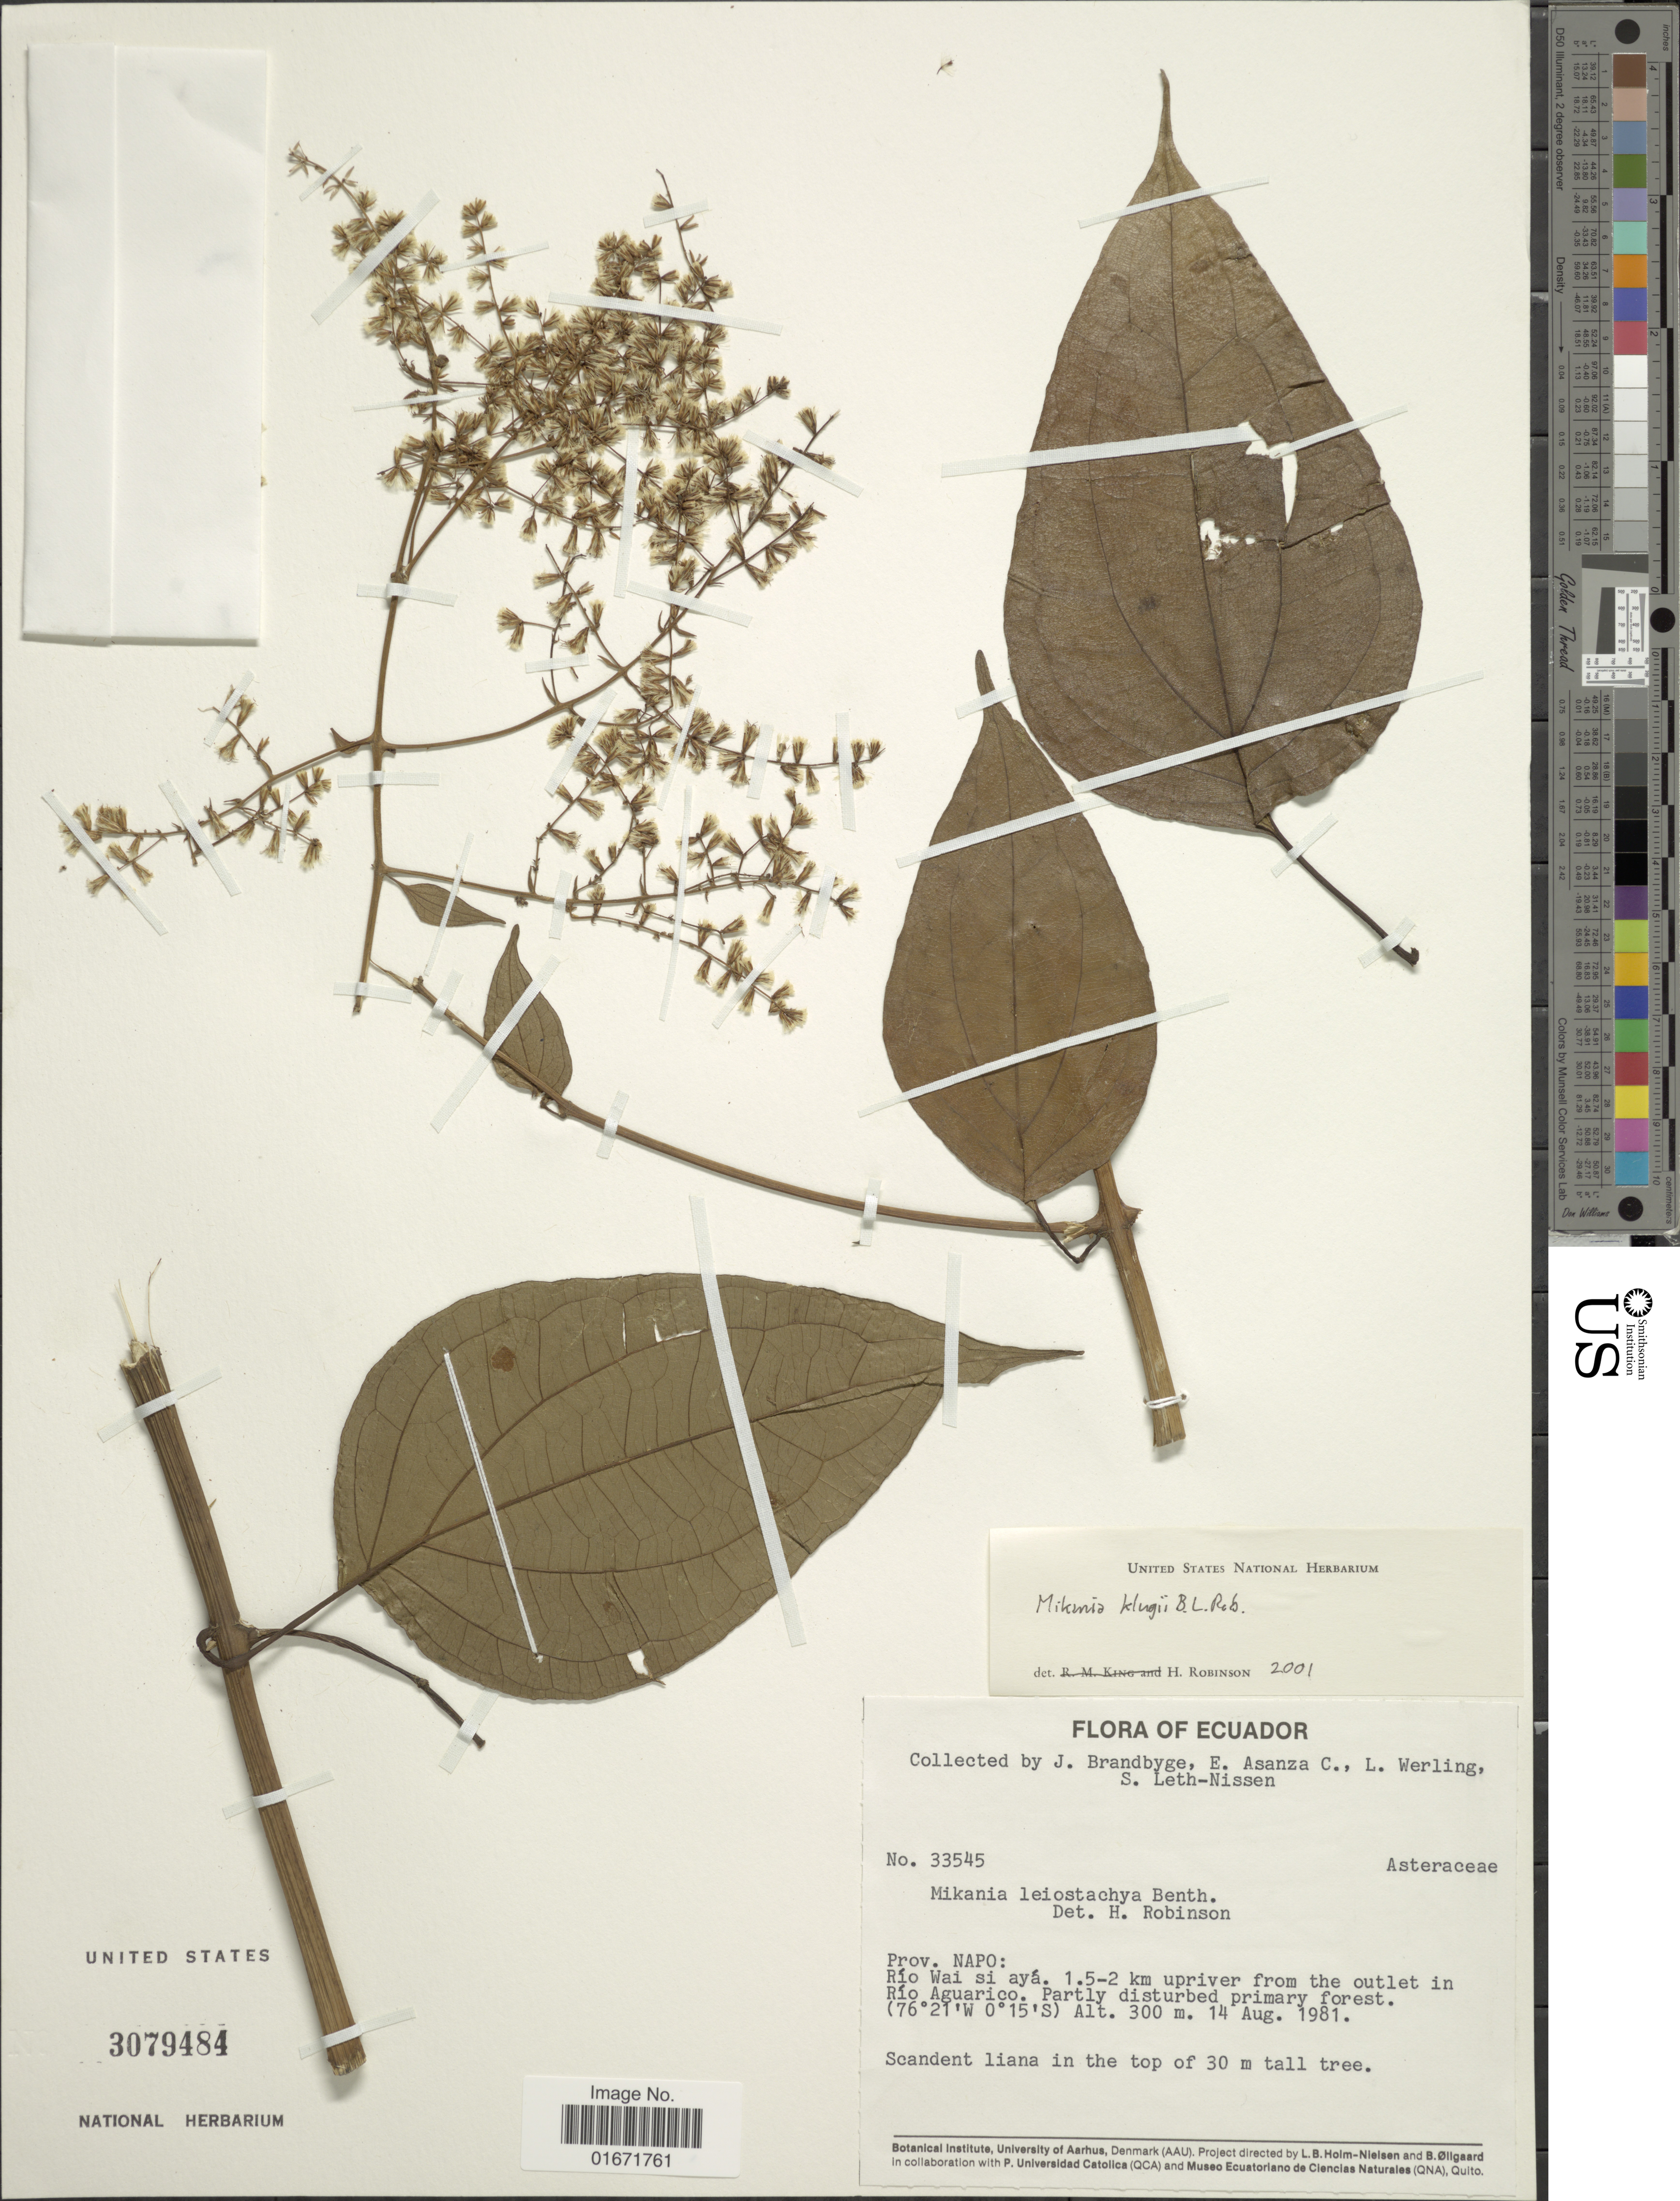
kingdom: Plantae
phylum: Tracheophyta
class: Magnoliopsida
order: Asterales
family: Asteraceae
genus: Mikania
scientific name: Mikania klugii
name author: B.L. Rob.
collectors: J. Brandbyge, E. Asanza C., L. Werling & S. Leth-Nissen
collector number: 33545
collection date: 1981-08-14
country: Ecuador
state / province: Napo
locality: Prov. Napo: Río Wai si ayá. 1.5-2 km upriver from the outlet in Río Aguarico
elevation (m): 300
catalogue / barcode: US 3079484